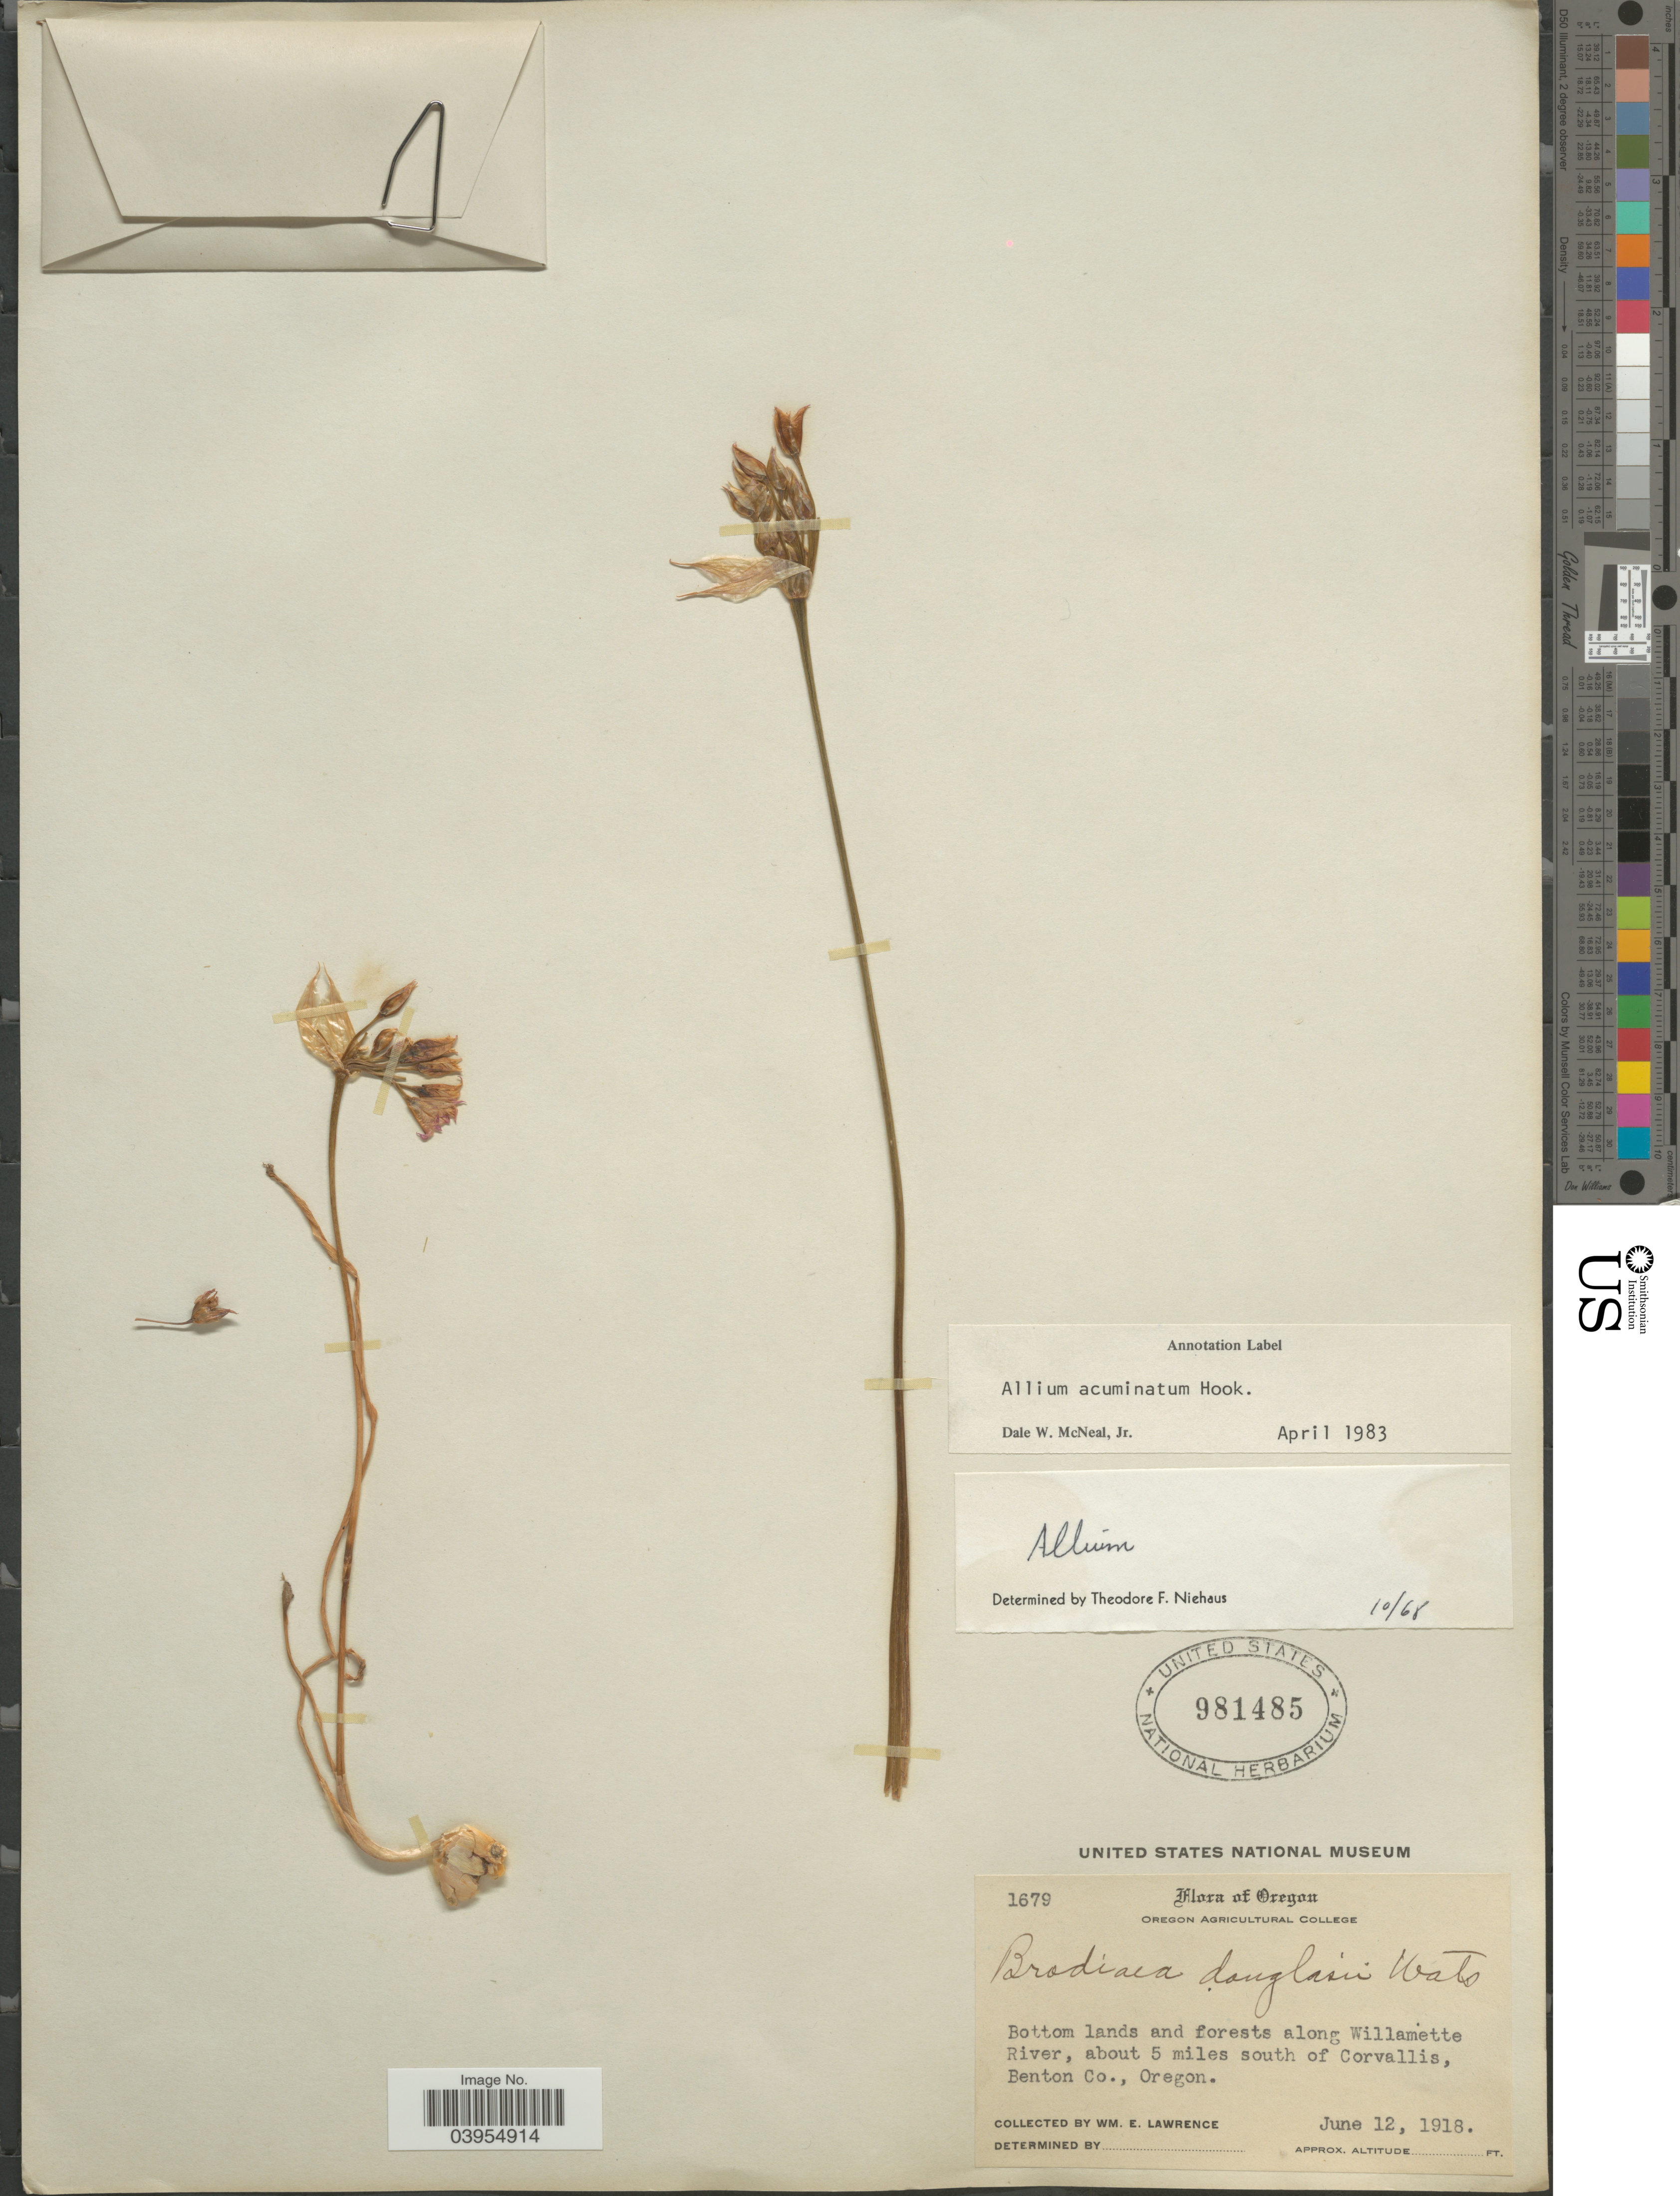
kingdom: Plantae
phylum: Tracheophyta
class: Liliopsida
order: Asparagales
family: Amaryllidaceae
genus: Allium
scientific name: Allium acuminatum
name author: Hook.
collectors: W. Lawrence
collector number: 1679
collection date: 1918-06-12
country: United States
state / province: Oregon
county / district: Benton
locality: Bottom lands and forests along Willamette River, about 5 miles south of Corvallis, Benton Co.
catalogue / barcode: US 981485